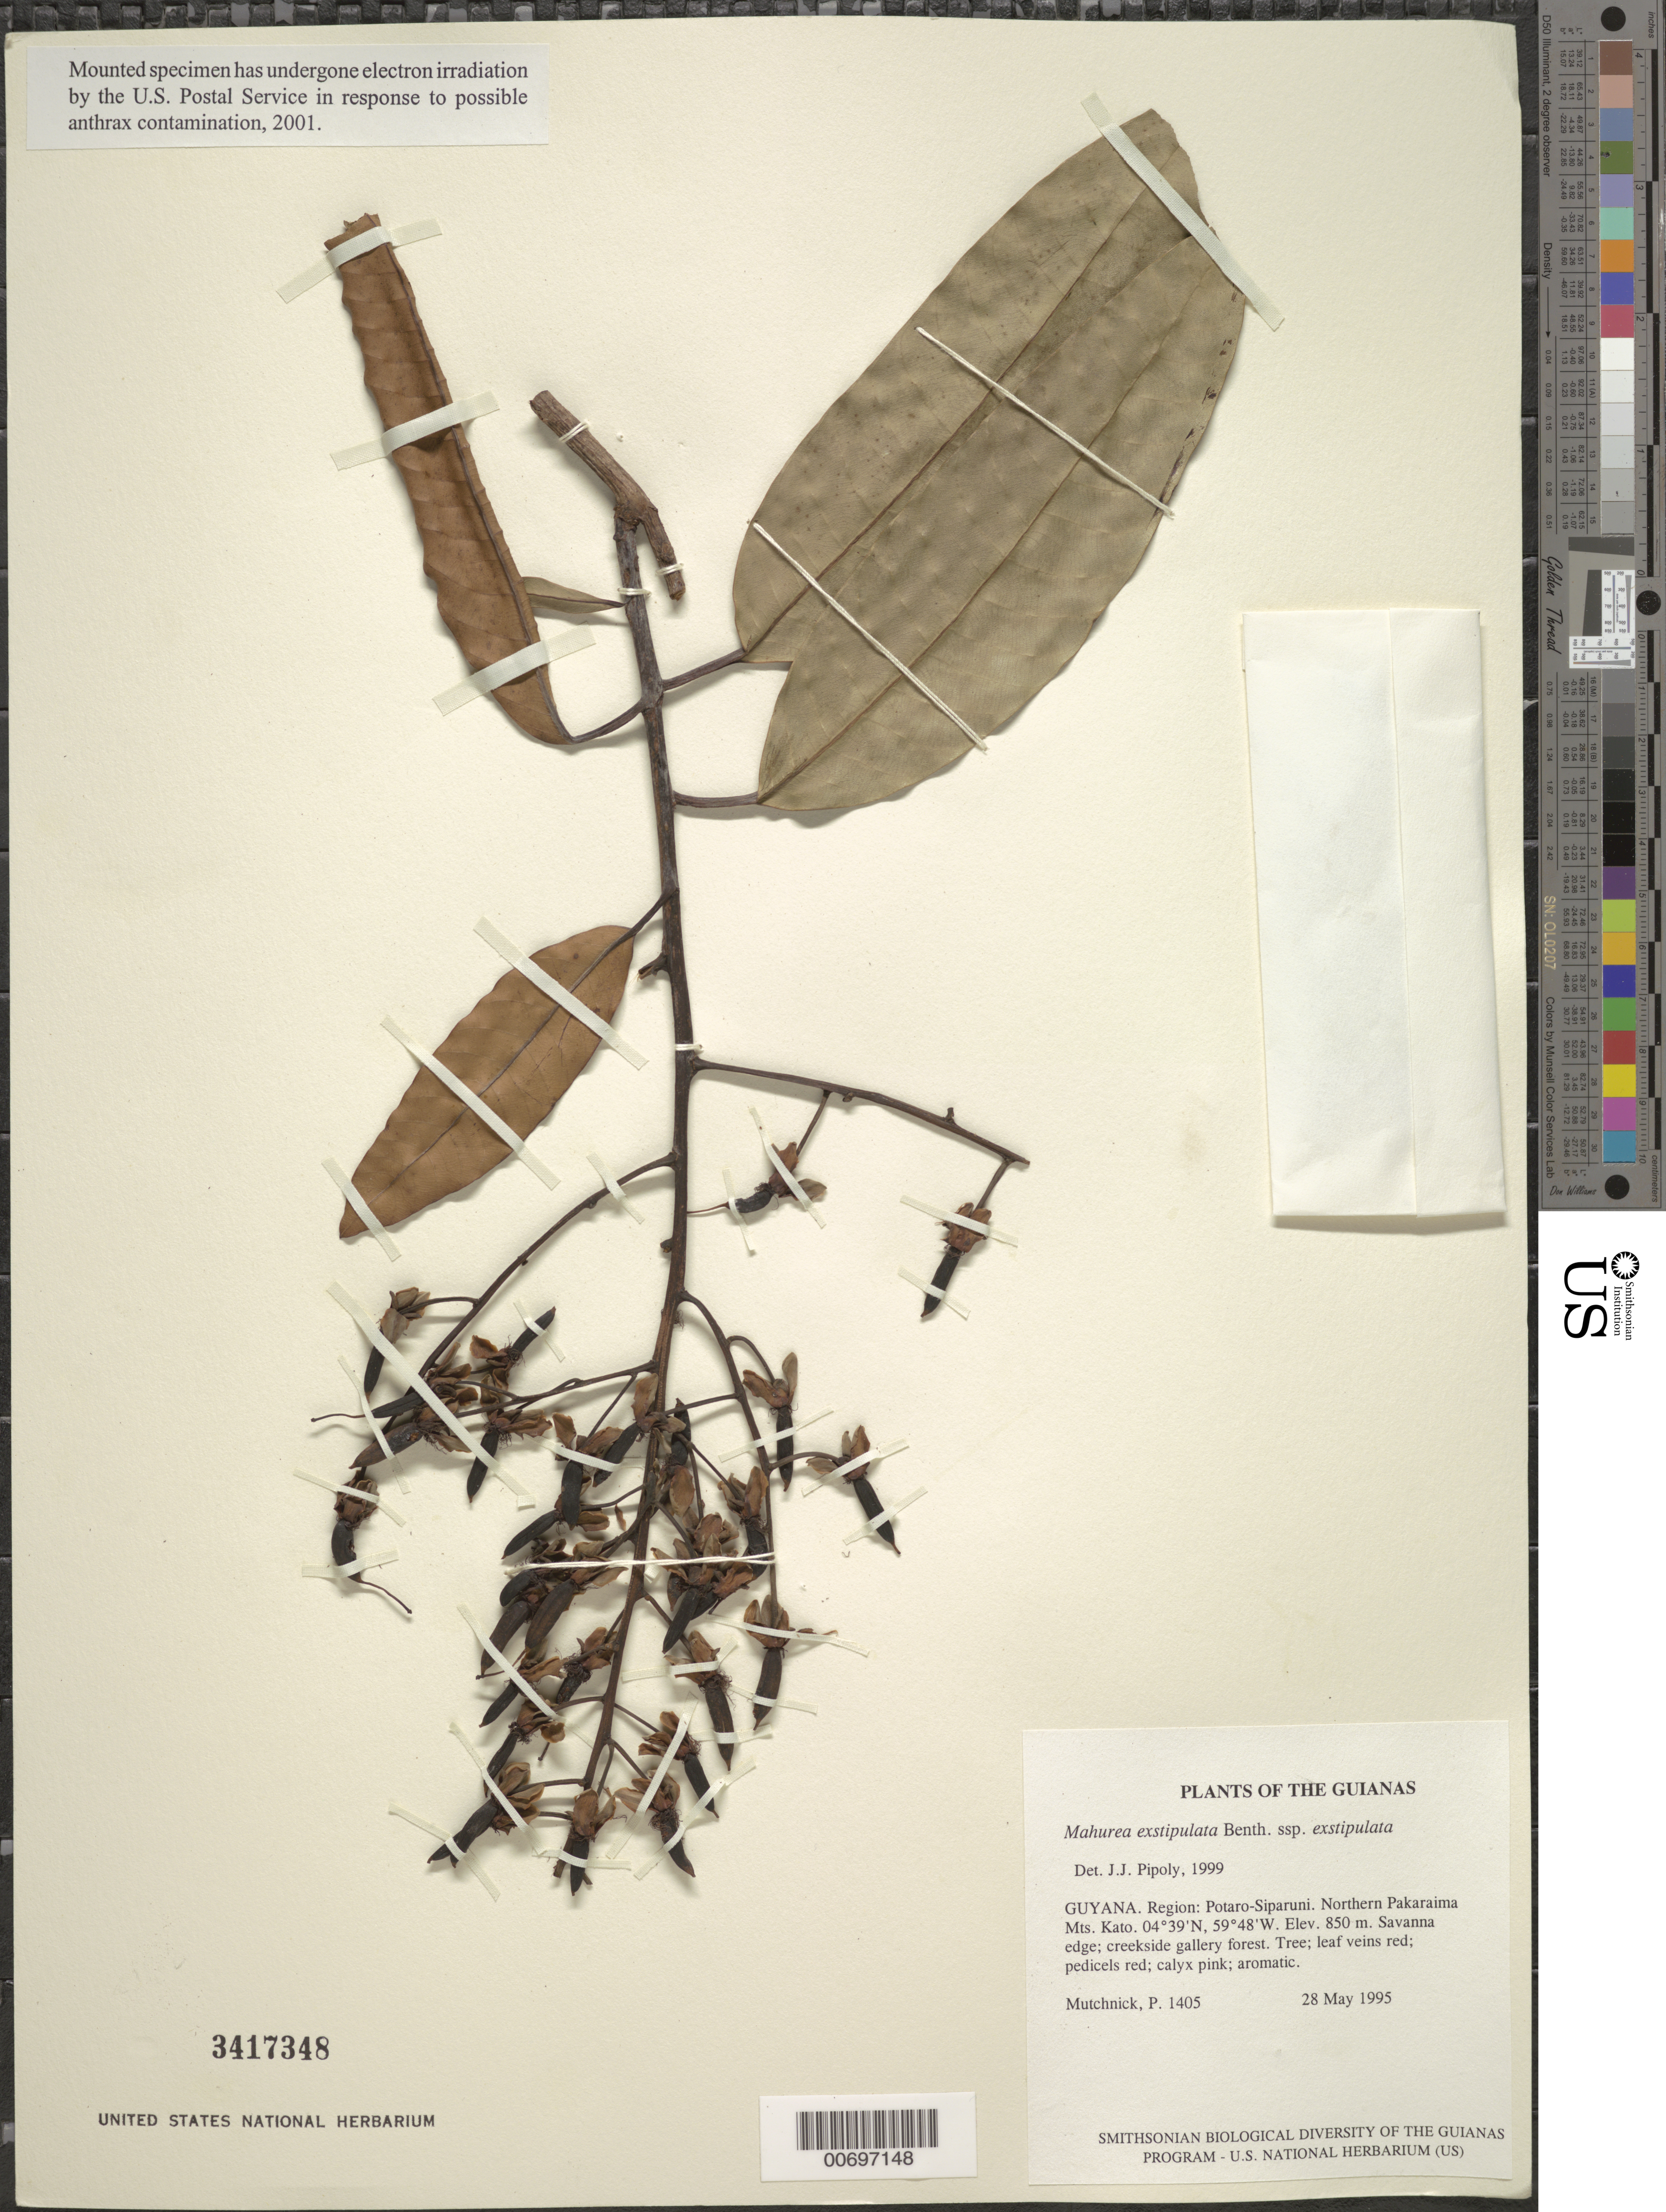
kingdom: Plantae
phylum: Tracheophyta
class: Magnoliopsida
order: Malpighiales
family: Calophyllaceae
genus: Mahurea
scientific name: Mahurea exstipulata subsp. exstipulata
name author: Benth.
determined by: Pipoly, J. J., III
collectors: P. Mutchnick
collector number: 1405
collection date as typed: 28 May 1995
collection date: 1995-05-28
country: Guyana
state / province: Potaro-Siparuni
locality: Northern Pakaraima Mts. Kato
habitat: Savanna edge; creekside gallery forest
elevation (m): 850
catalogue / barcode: US 3417348